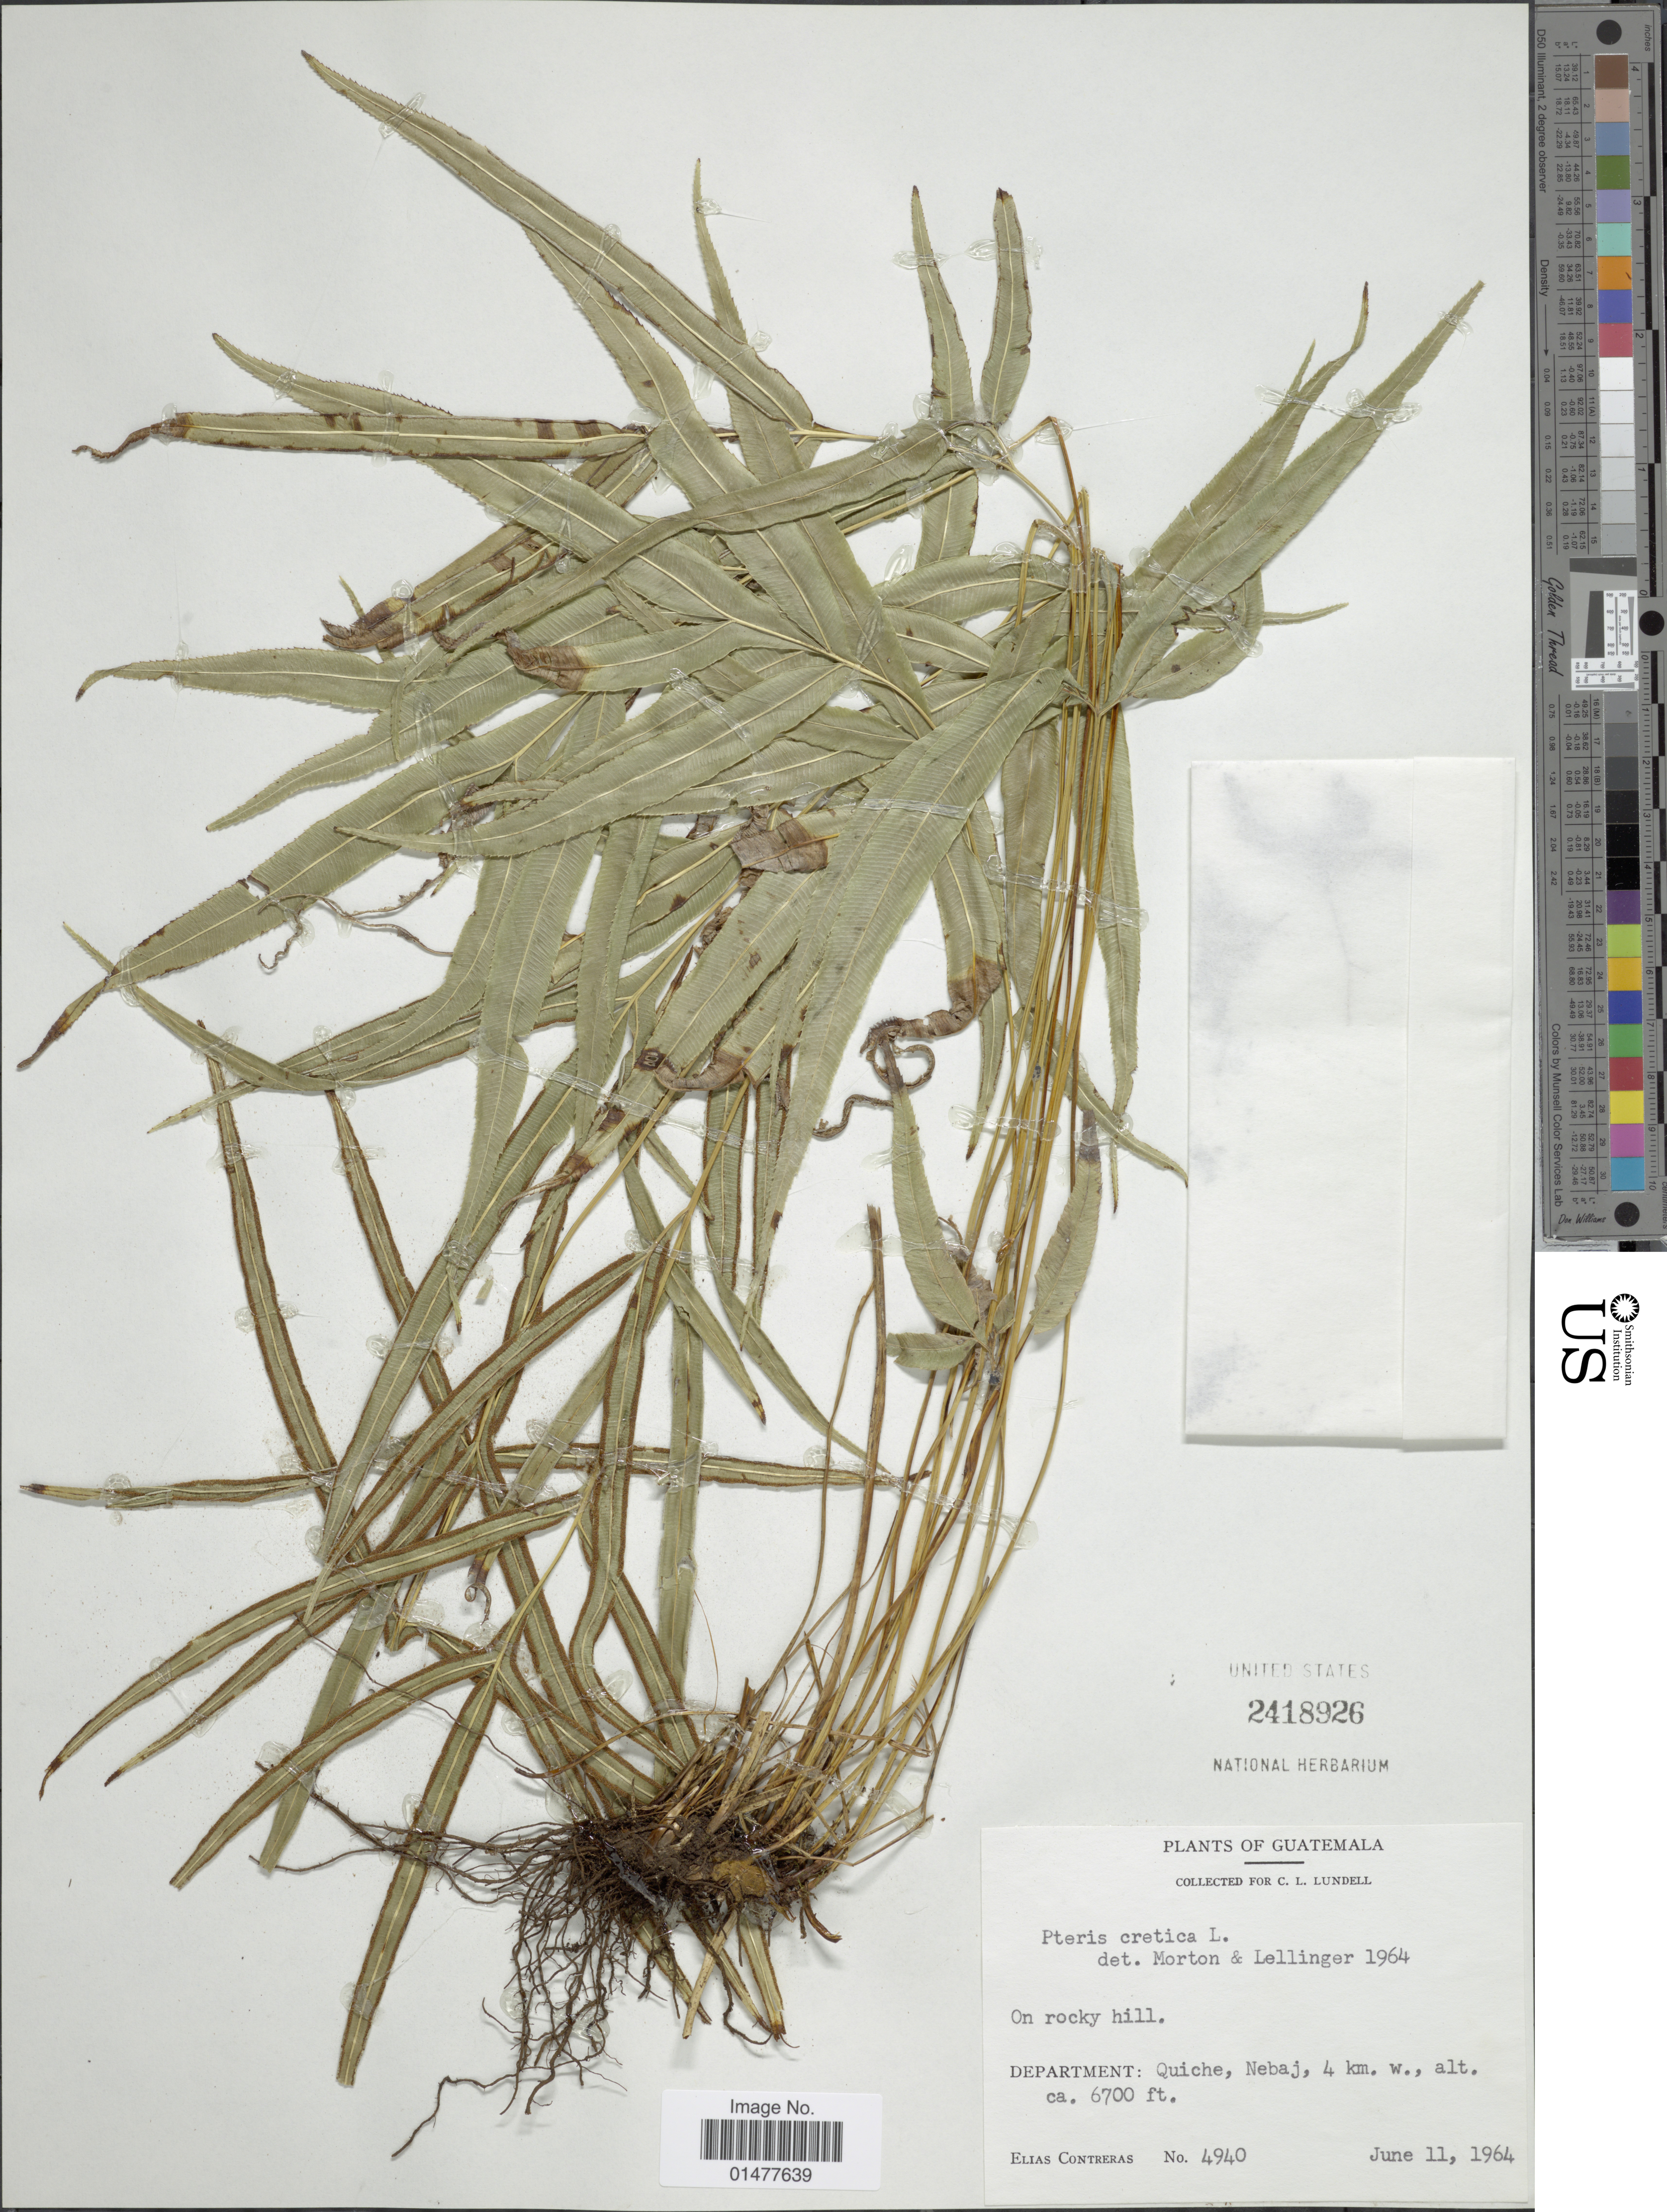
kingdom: Plantae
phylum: Tracheophyta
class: Polypodiopsida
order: Polypodiales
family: Pteridaceae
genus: Pteris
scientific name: Pteris cretica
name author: L.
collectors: E. Contreras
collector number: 4940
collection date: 1964-06-11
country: Guatemala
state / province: El Quiché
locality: Nebaj, 4 km. w., on rocky hill.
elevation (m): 2042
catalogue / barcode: US 2418926